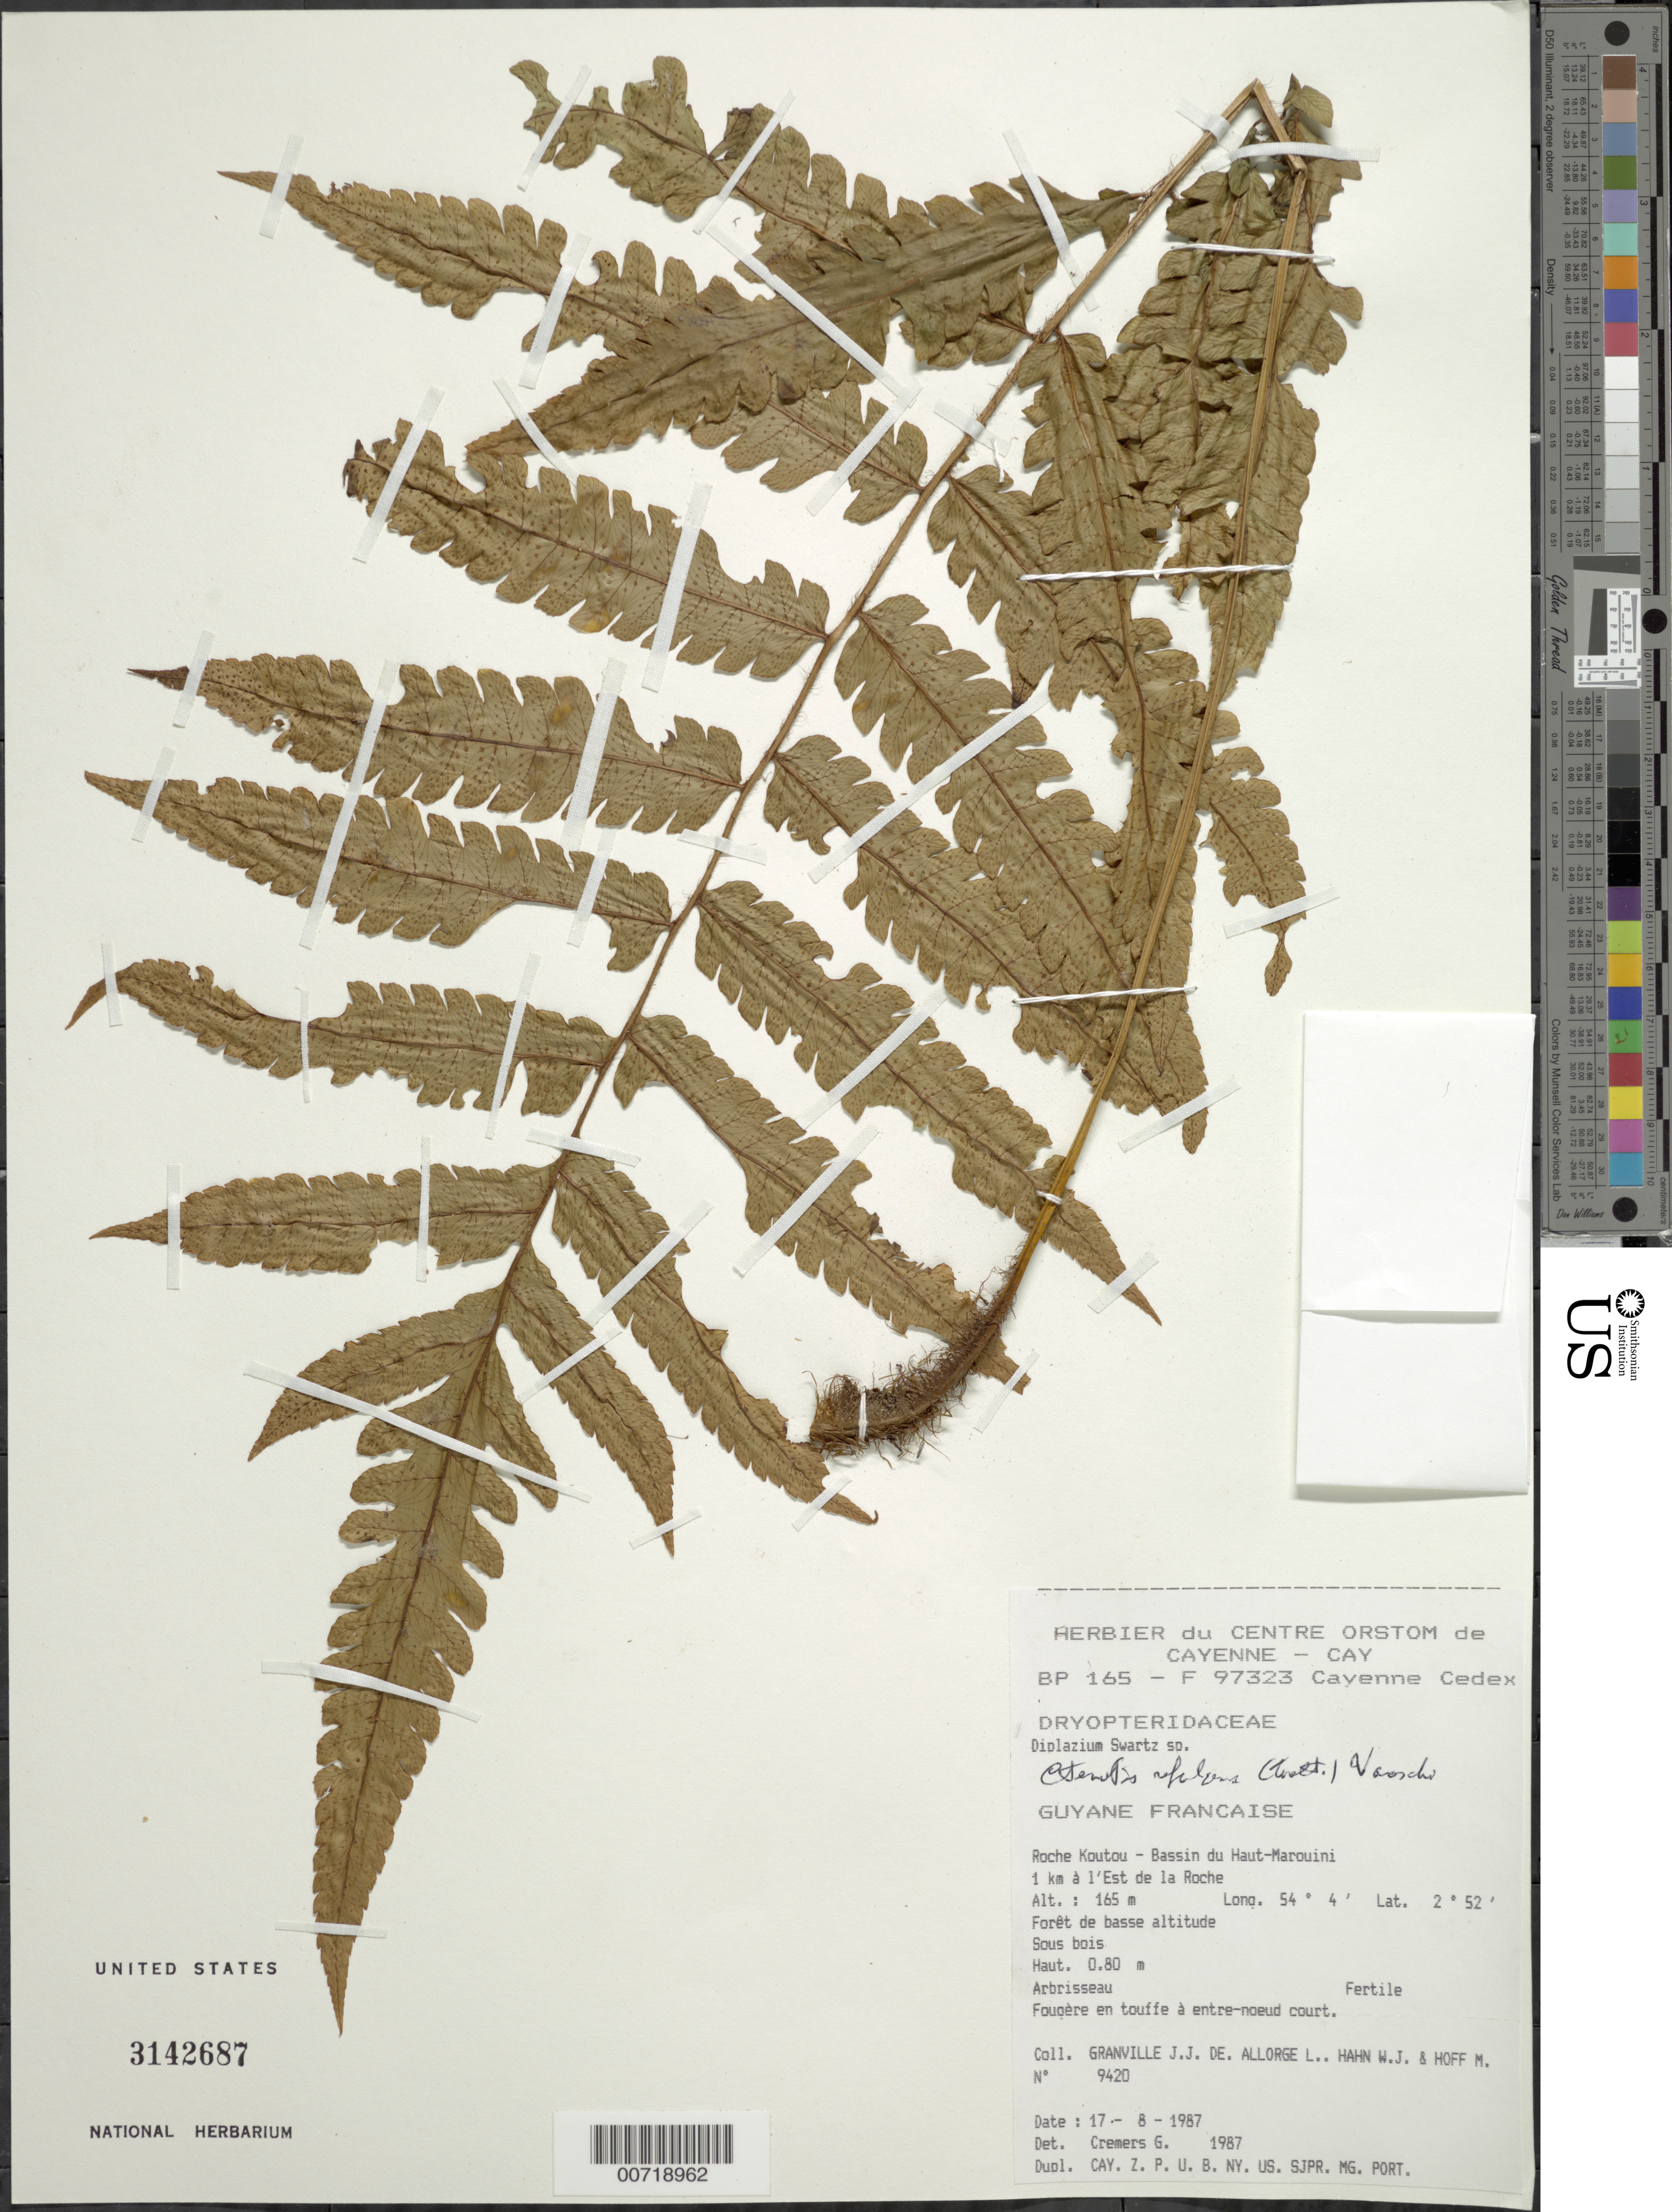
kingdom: Plantae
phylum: Tracheophyta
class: Polypodiopsida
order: Polypodiales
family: Dryopteridaceae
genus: Ctenitis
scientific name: Ctenitis refulgens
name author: (Mett.) Vareschi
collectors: J.-J. de Granville, L. Allorge, W. J. Hahn & M. Hoff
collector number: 9420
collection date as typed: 17-Aug-87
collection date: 1987-08-17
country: French Guiana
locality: Roche Koutou, Bassin du Haut-Marouini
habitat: Low forest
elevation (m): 165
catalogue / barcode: US 3142687